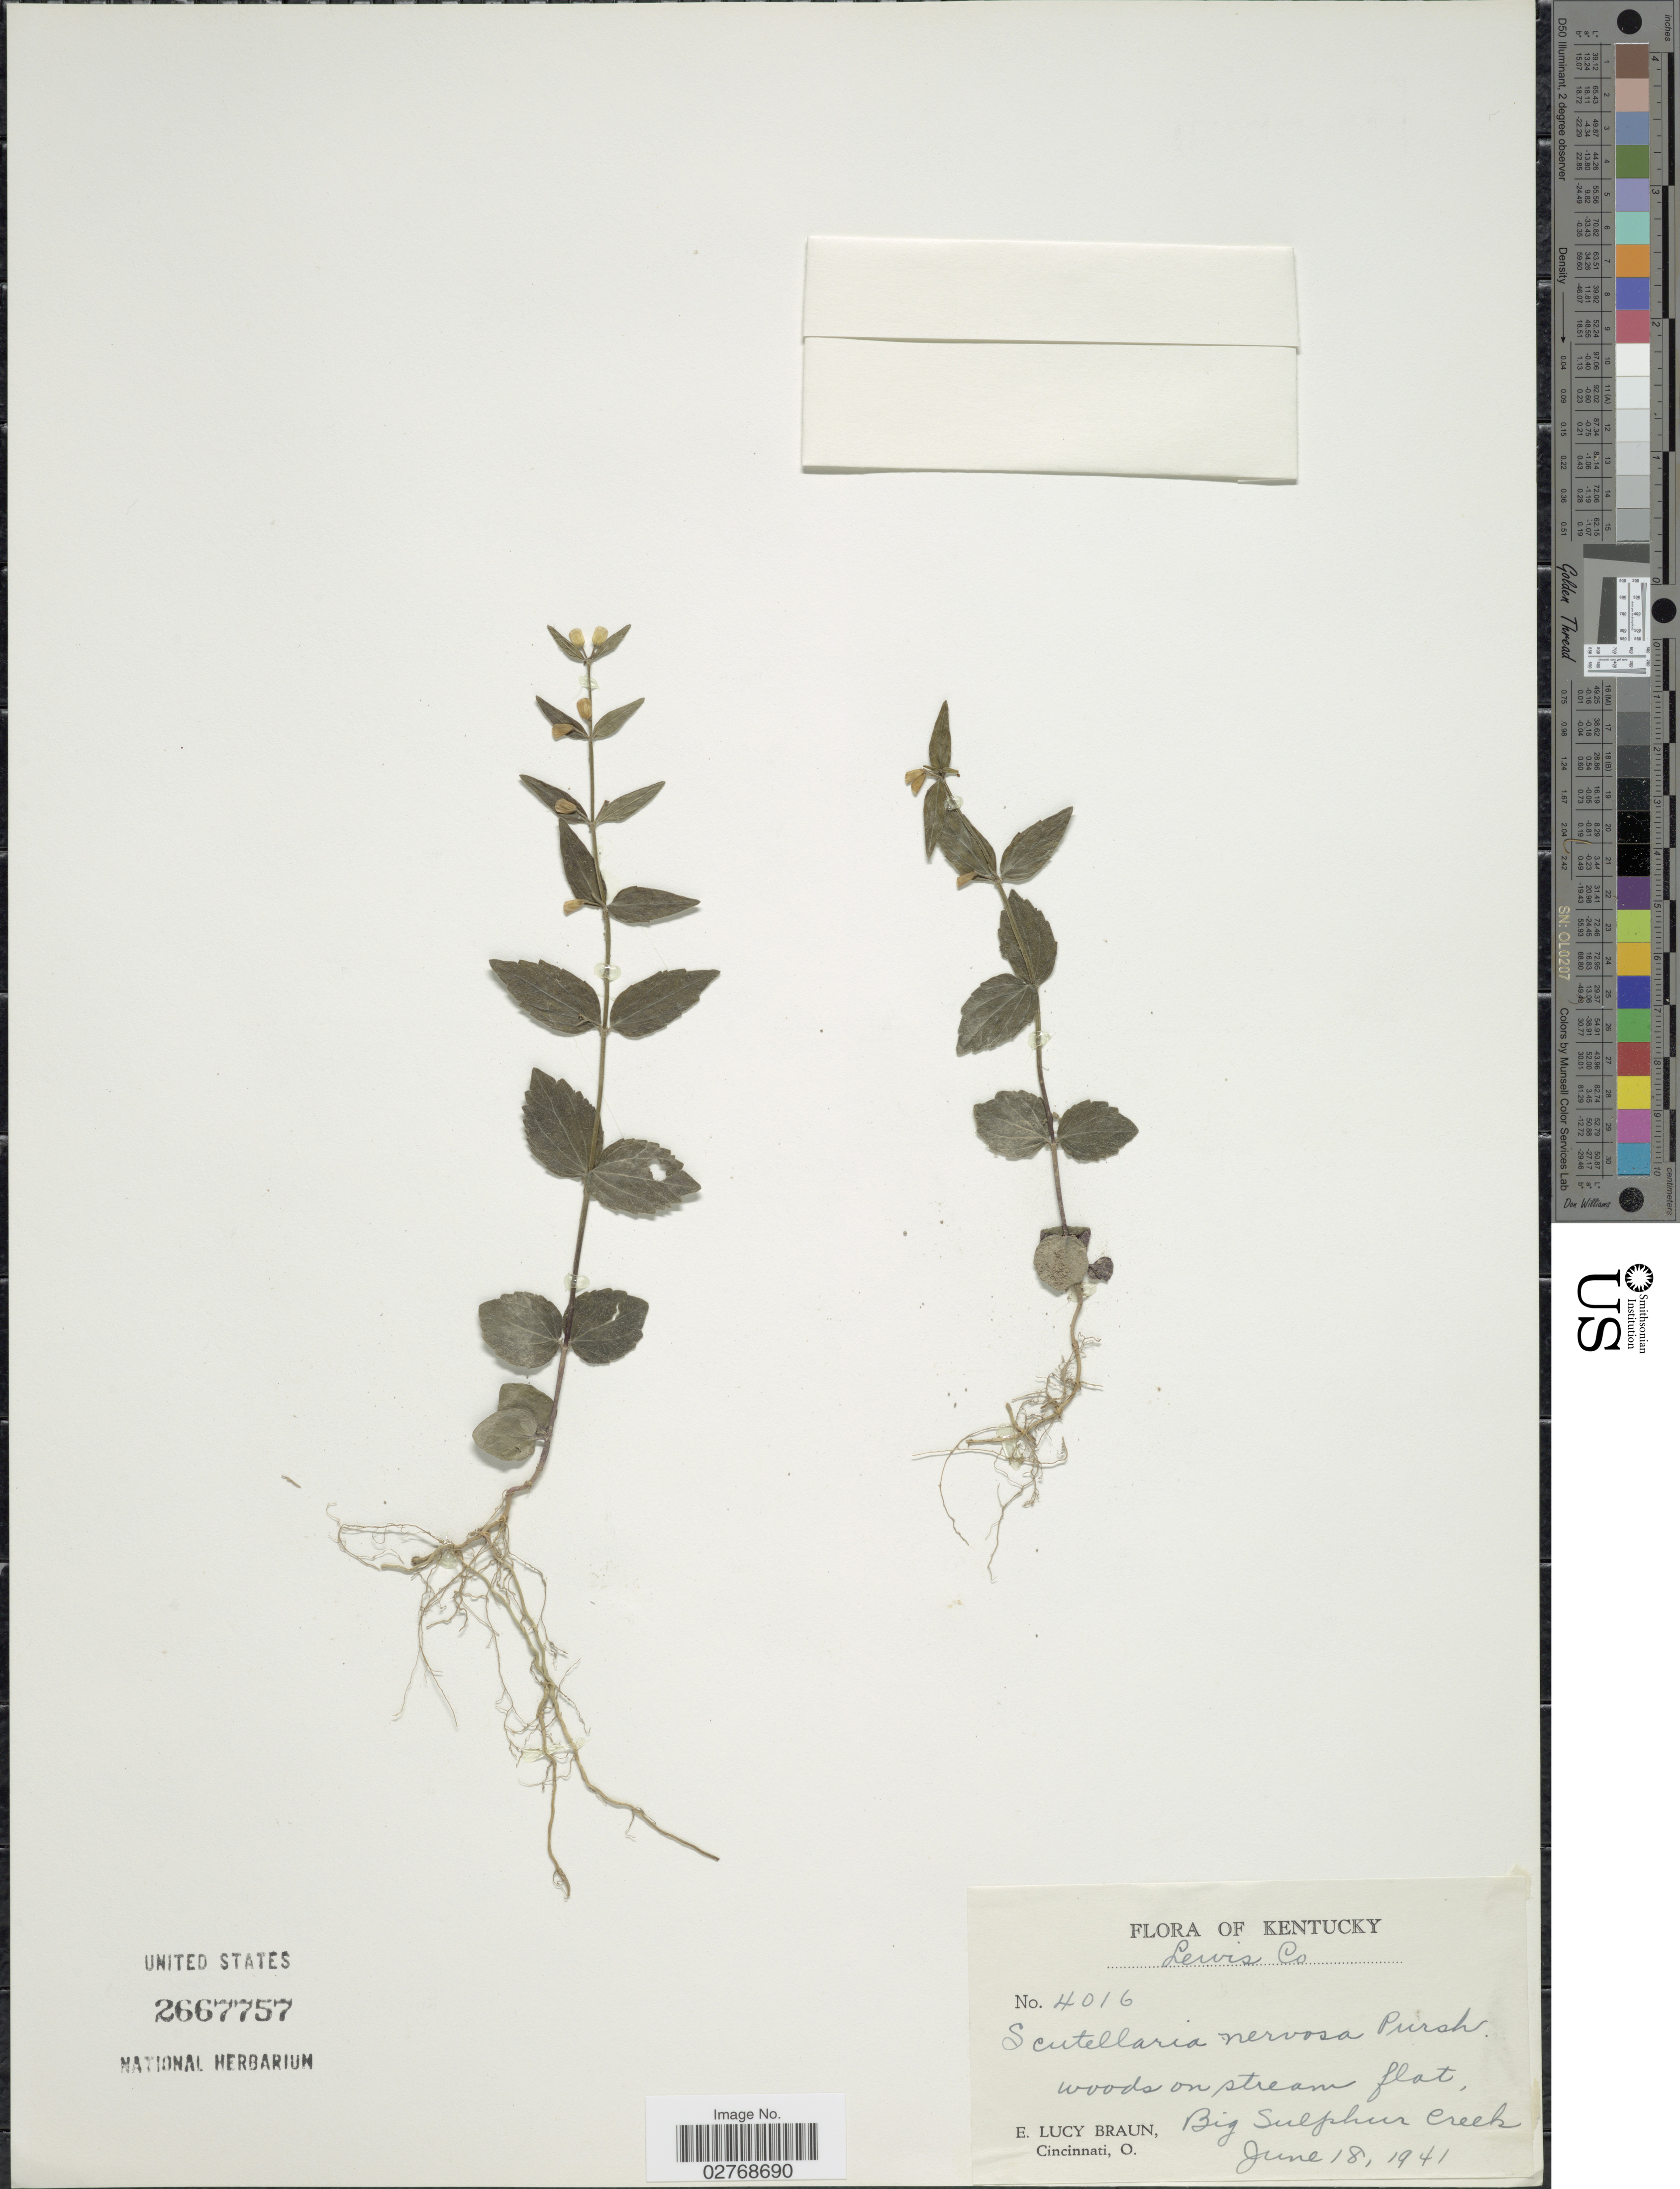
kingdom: Plantae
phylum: Tracheophyta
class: Magnoliopsida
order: Lamiales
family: Lamiaceae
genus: Scutellaria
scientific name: Scutellaria nervosa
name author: Pursh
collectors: E. L. Braun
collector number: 4016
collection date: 1941-06-18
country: United States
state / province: Kentucky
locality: Lewis Co. Big Sulphur Creek.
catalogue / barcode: US 2667757